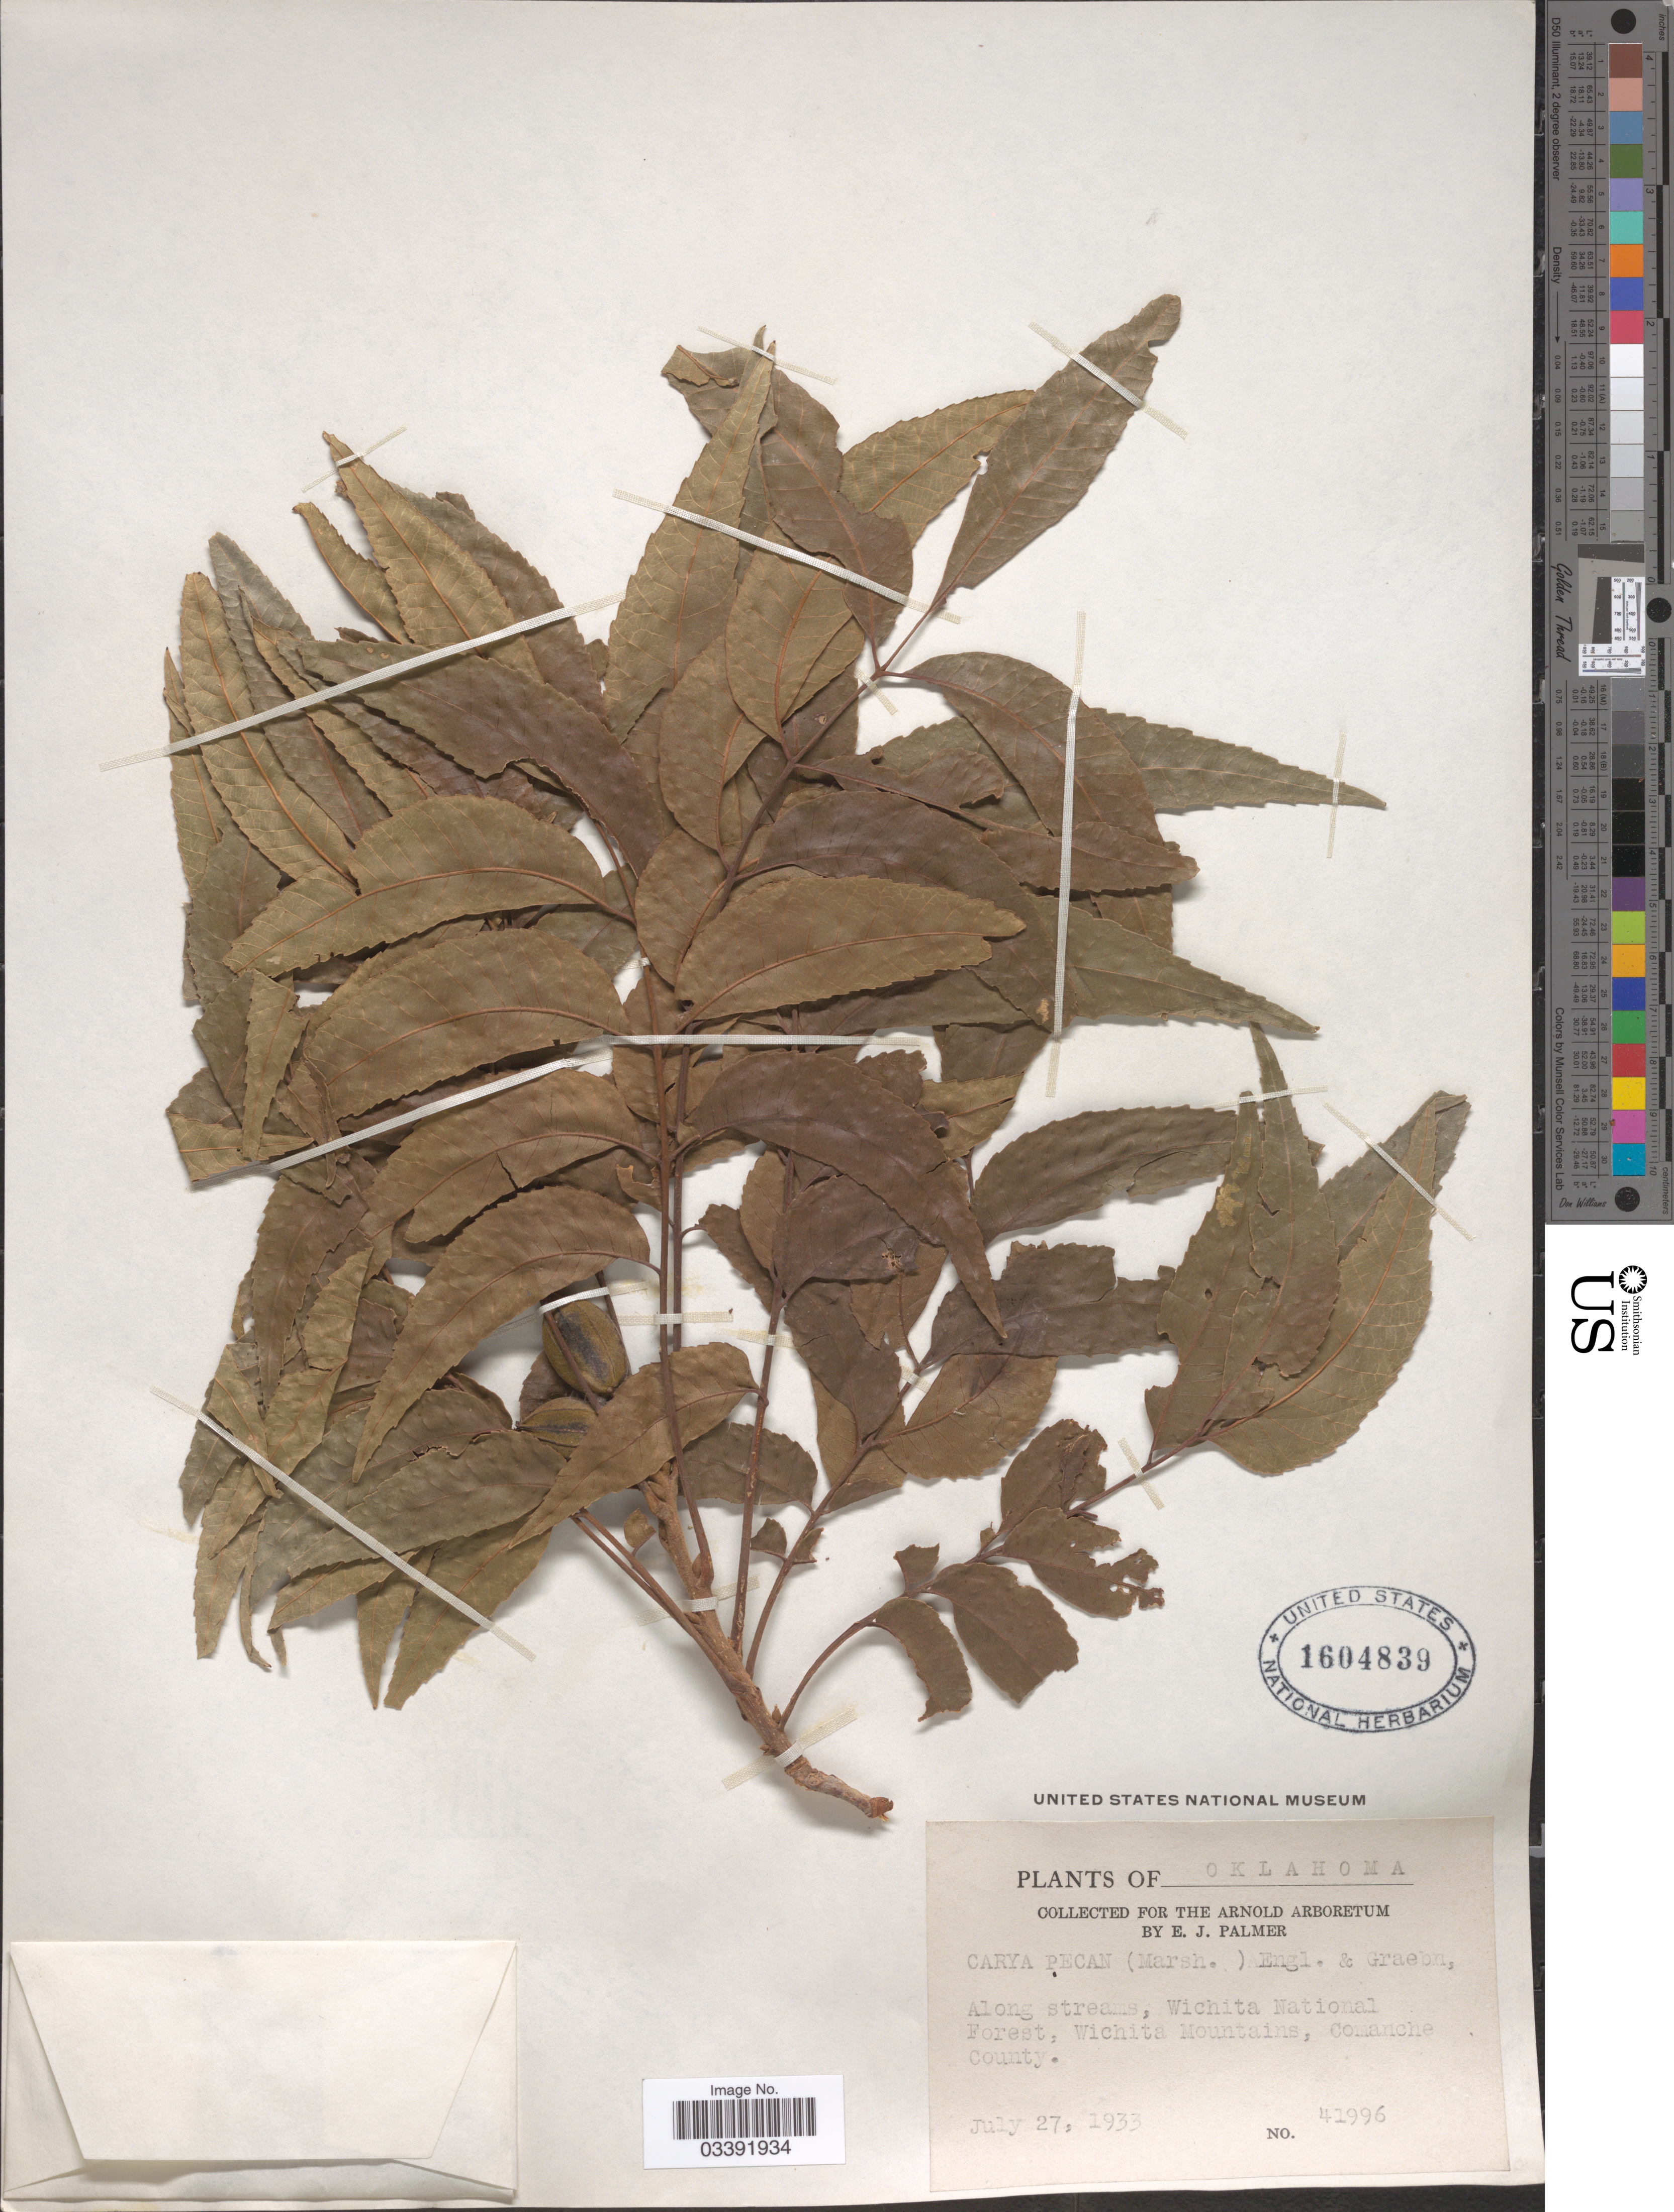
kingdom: Plantae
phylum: Tracheophyta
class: Magnoliopsida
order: Fagales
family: Juglandaceae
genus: Carya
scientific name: Carya illinoinensis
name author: (Wangenh.) K. Koch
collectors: E. J. Palmer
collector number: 41996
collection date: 1933-07-27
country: United States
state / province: Oklahoma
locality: Along streams, Wichita National Forest, Wichita Mountains, Comanche County.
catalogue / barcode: US 1604839